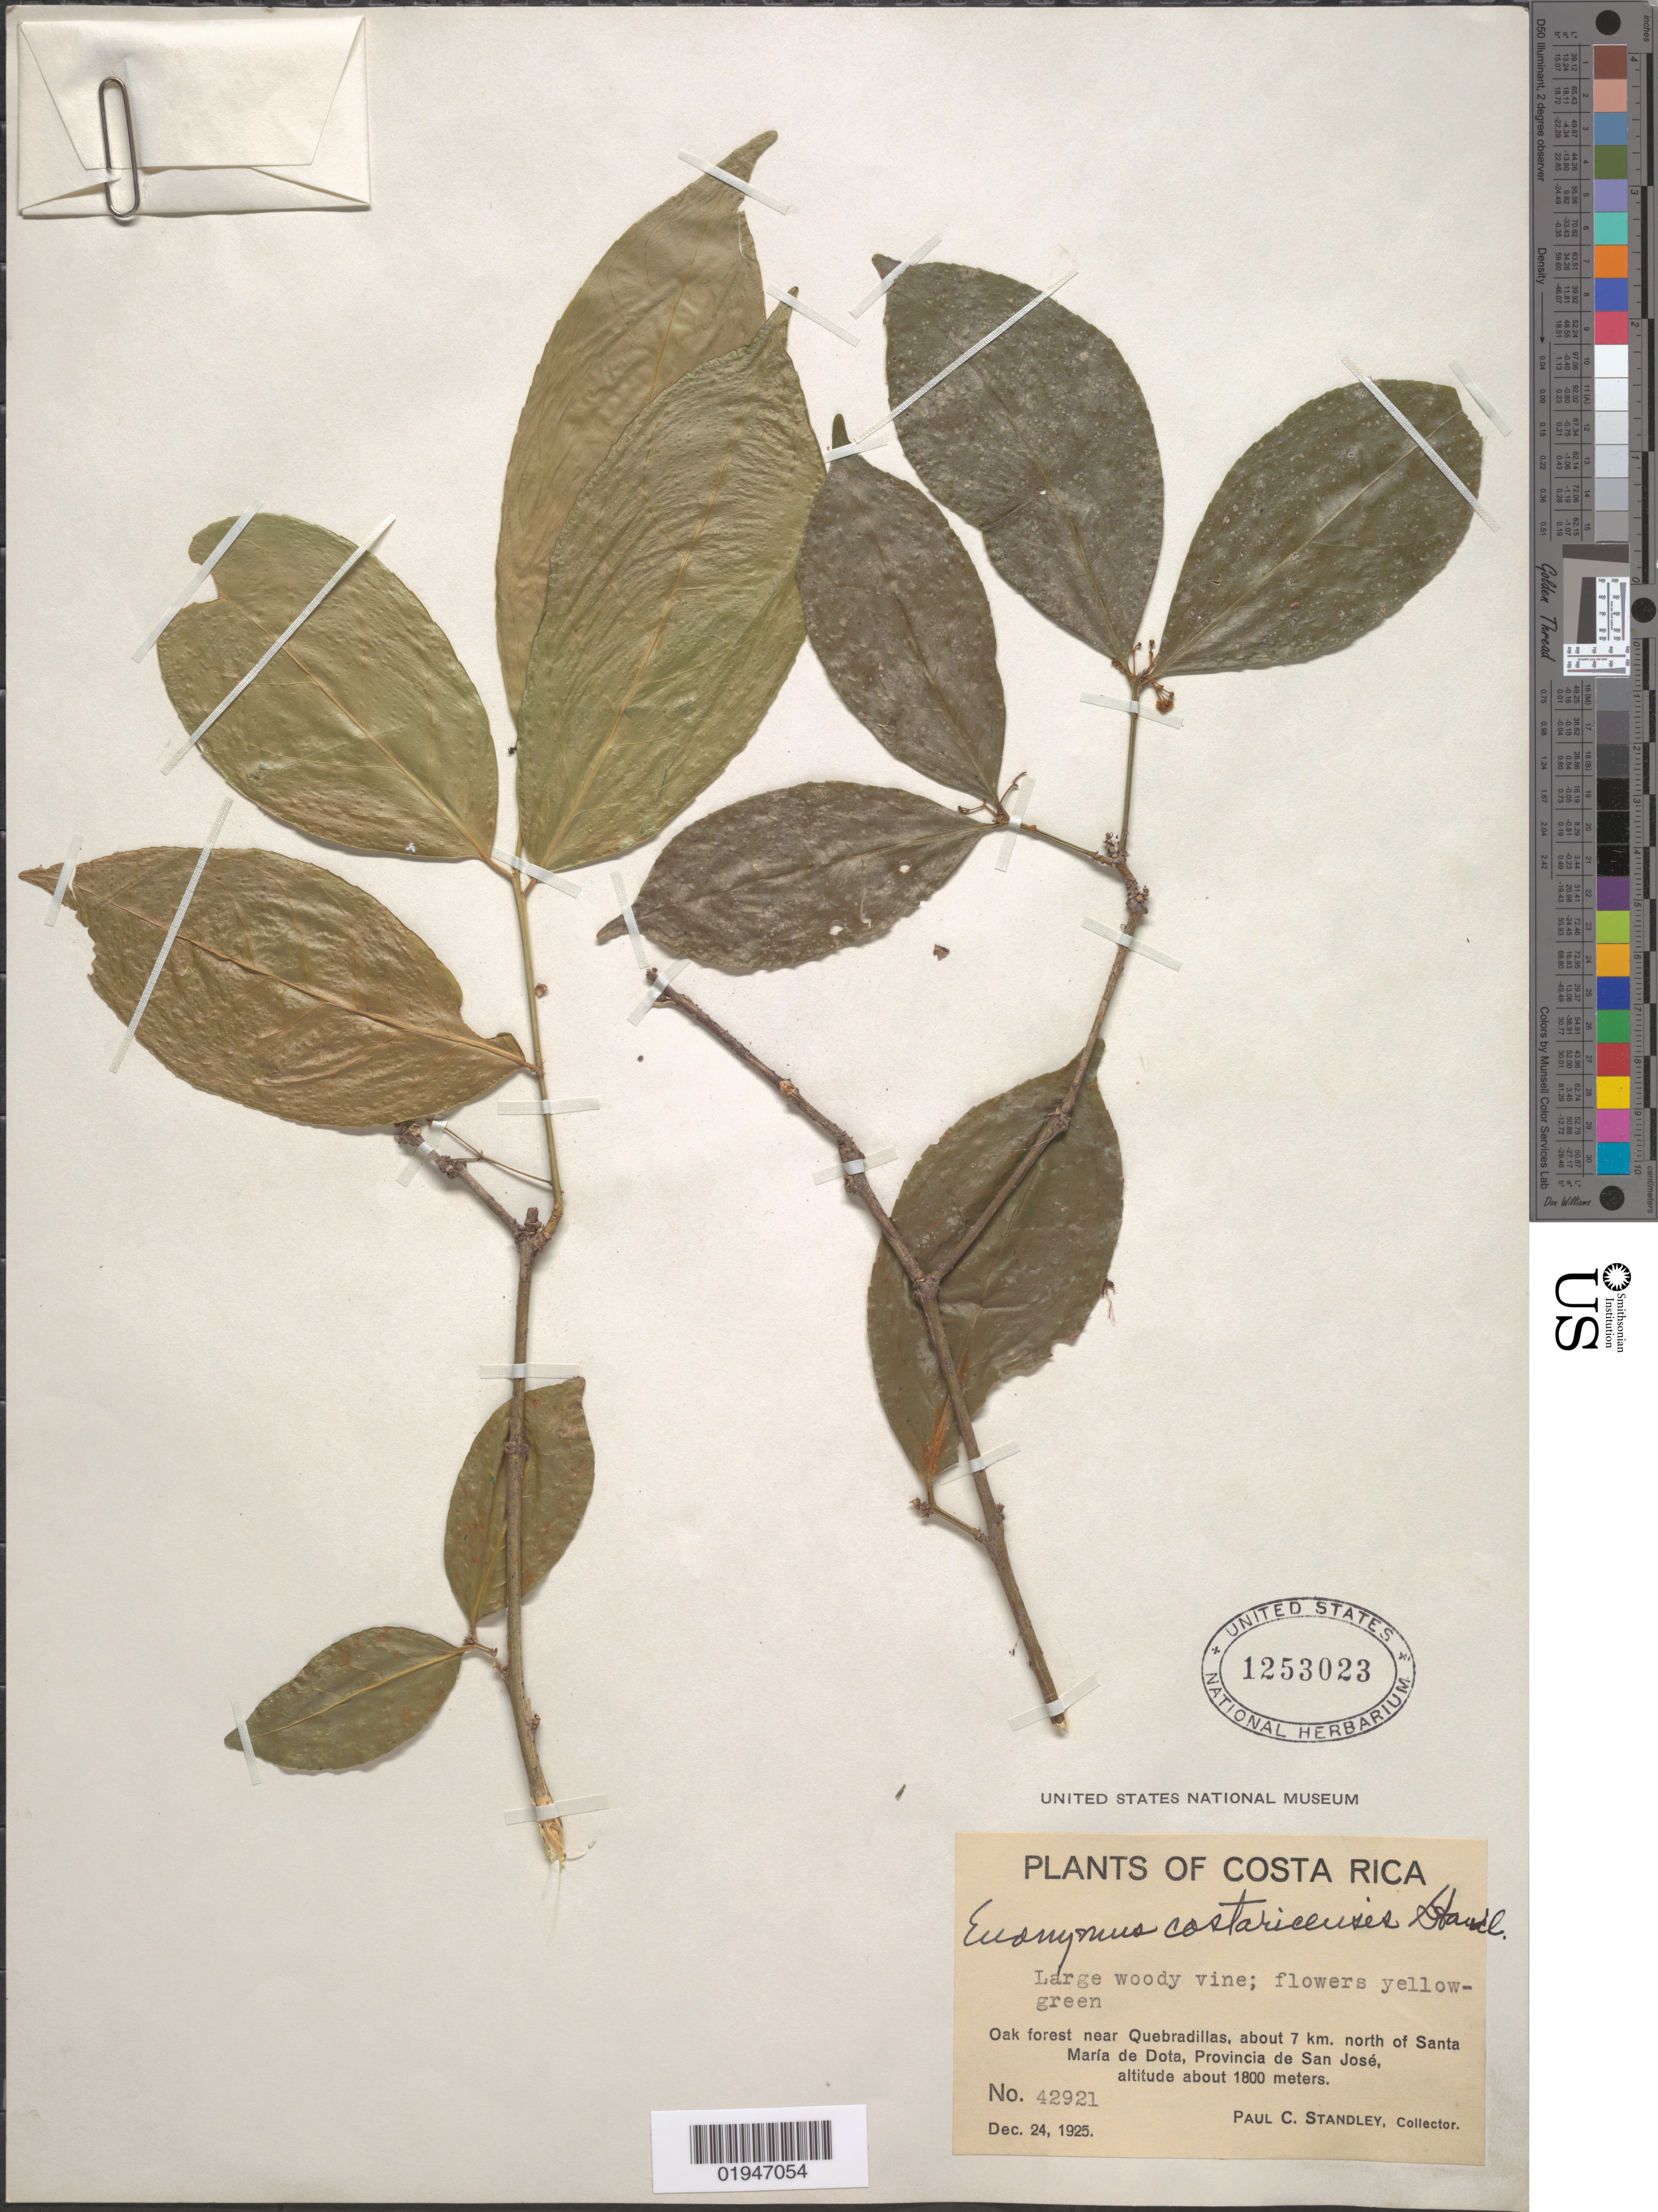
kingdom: Plantae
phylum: Tracheophyta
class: Magnoliopsida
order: Celastrales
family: Celastraceae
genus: Euonymus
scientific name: Euonymus costaricensis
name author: Standl.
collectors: P. C. Standley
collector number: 42921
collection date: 1925-12-24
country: Costa Rica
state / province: San José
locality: Quebradillas, about 7 km north of Santa María de Dota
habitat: Oak forest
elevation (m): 1800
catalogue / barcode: US 1253023